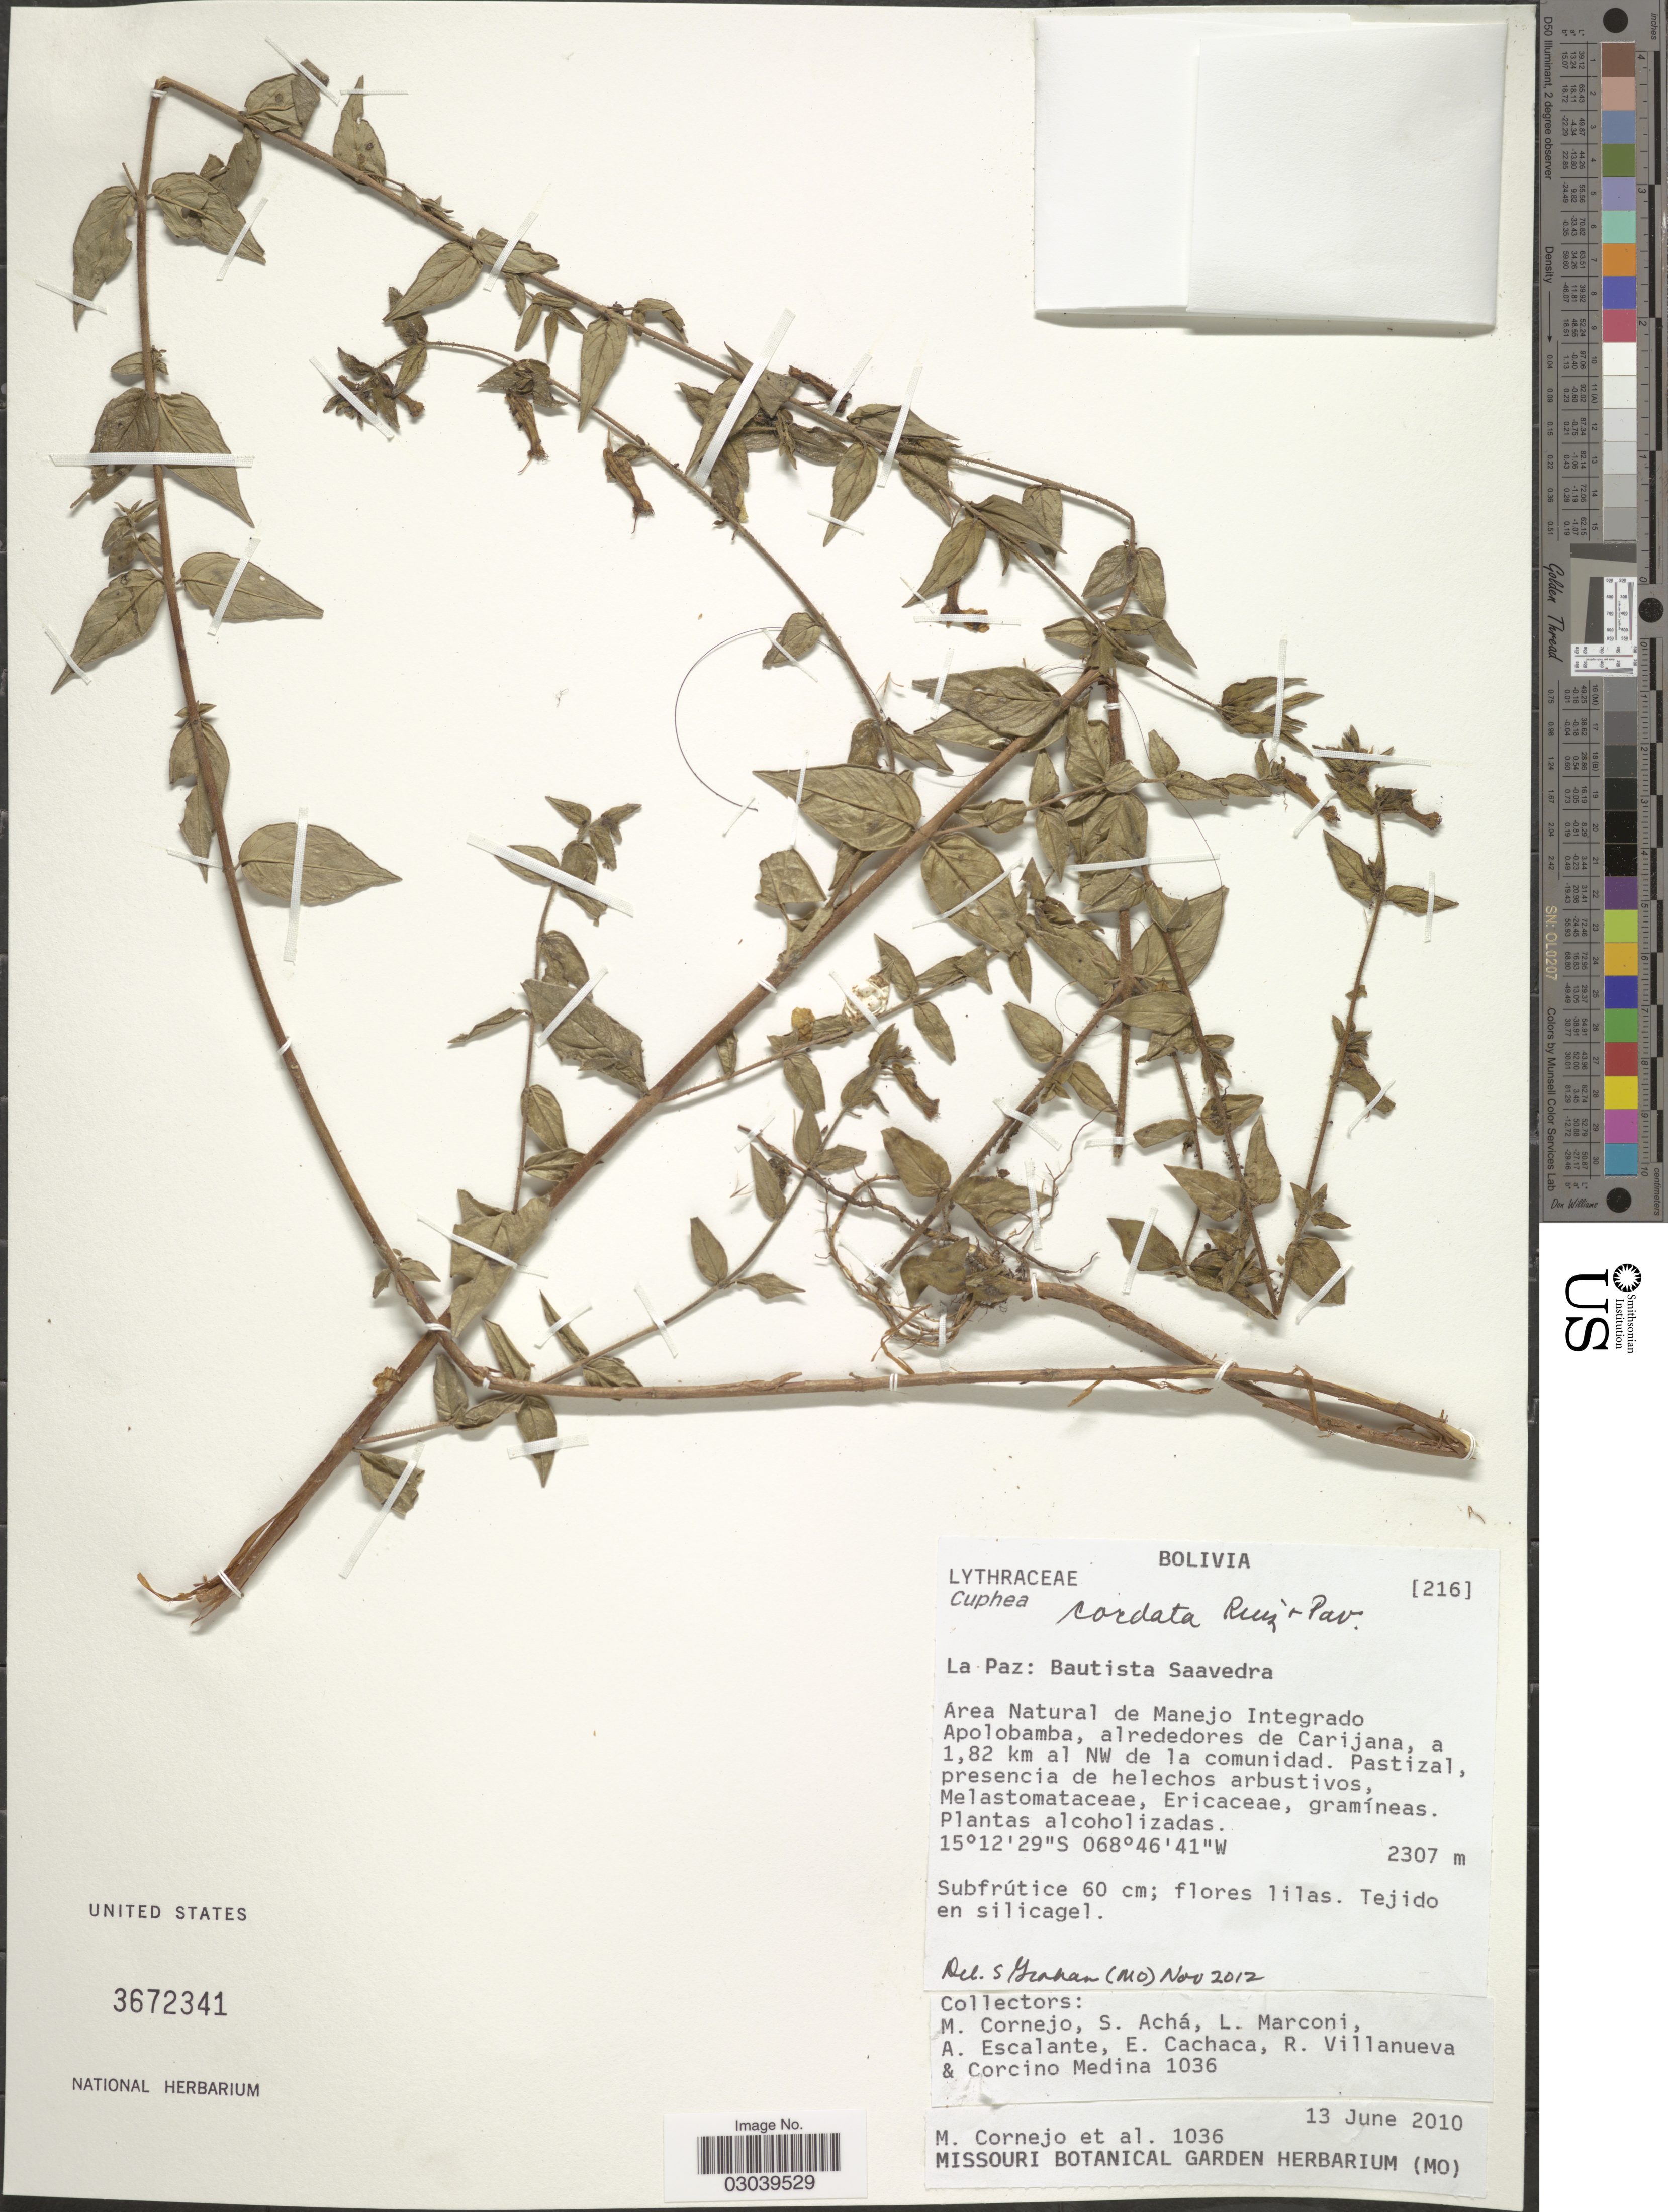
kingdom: Plantae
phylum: Tracheophyta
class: Magnoliopsida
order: Myrtales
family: Lythraceae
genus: Cuphea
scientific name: Cuphea cordata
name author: Ruiz & Pav.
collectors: M. Cornejo, S. Acha, L. Marconi, A. Escalante & et al.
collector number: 1036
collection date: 2010-06-13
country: Bolivia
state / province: La Paz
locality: Bautista Saavedra. Area Natural de Manejo Integrado Apolobamba, alrededores de Carijana, a 1.82 km al NW de la comunidad.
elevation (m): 2307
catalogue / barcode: US 3672341